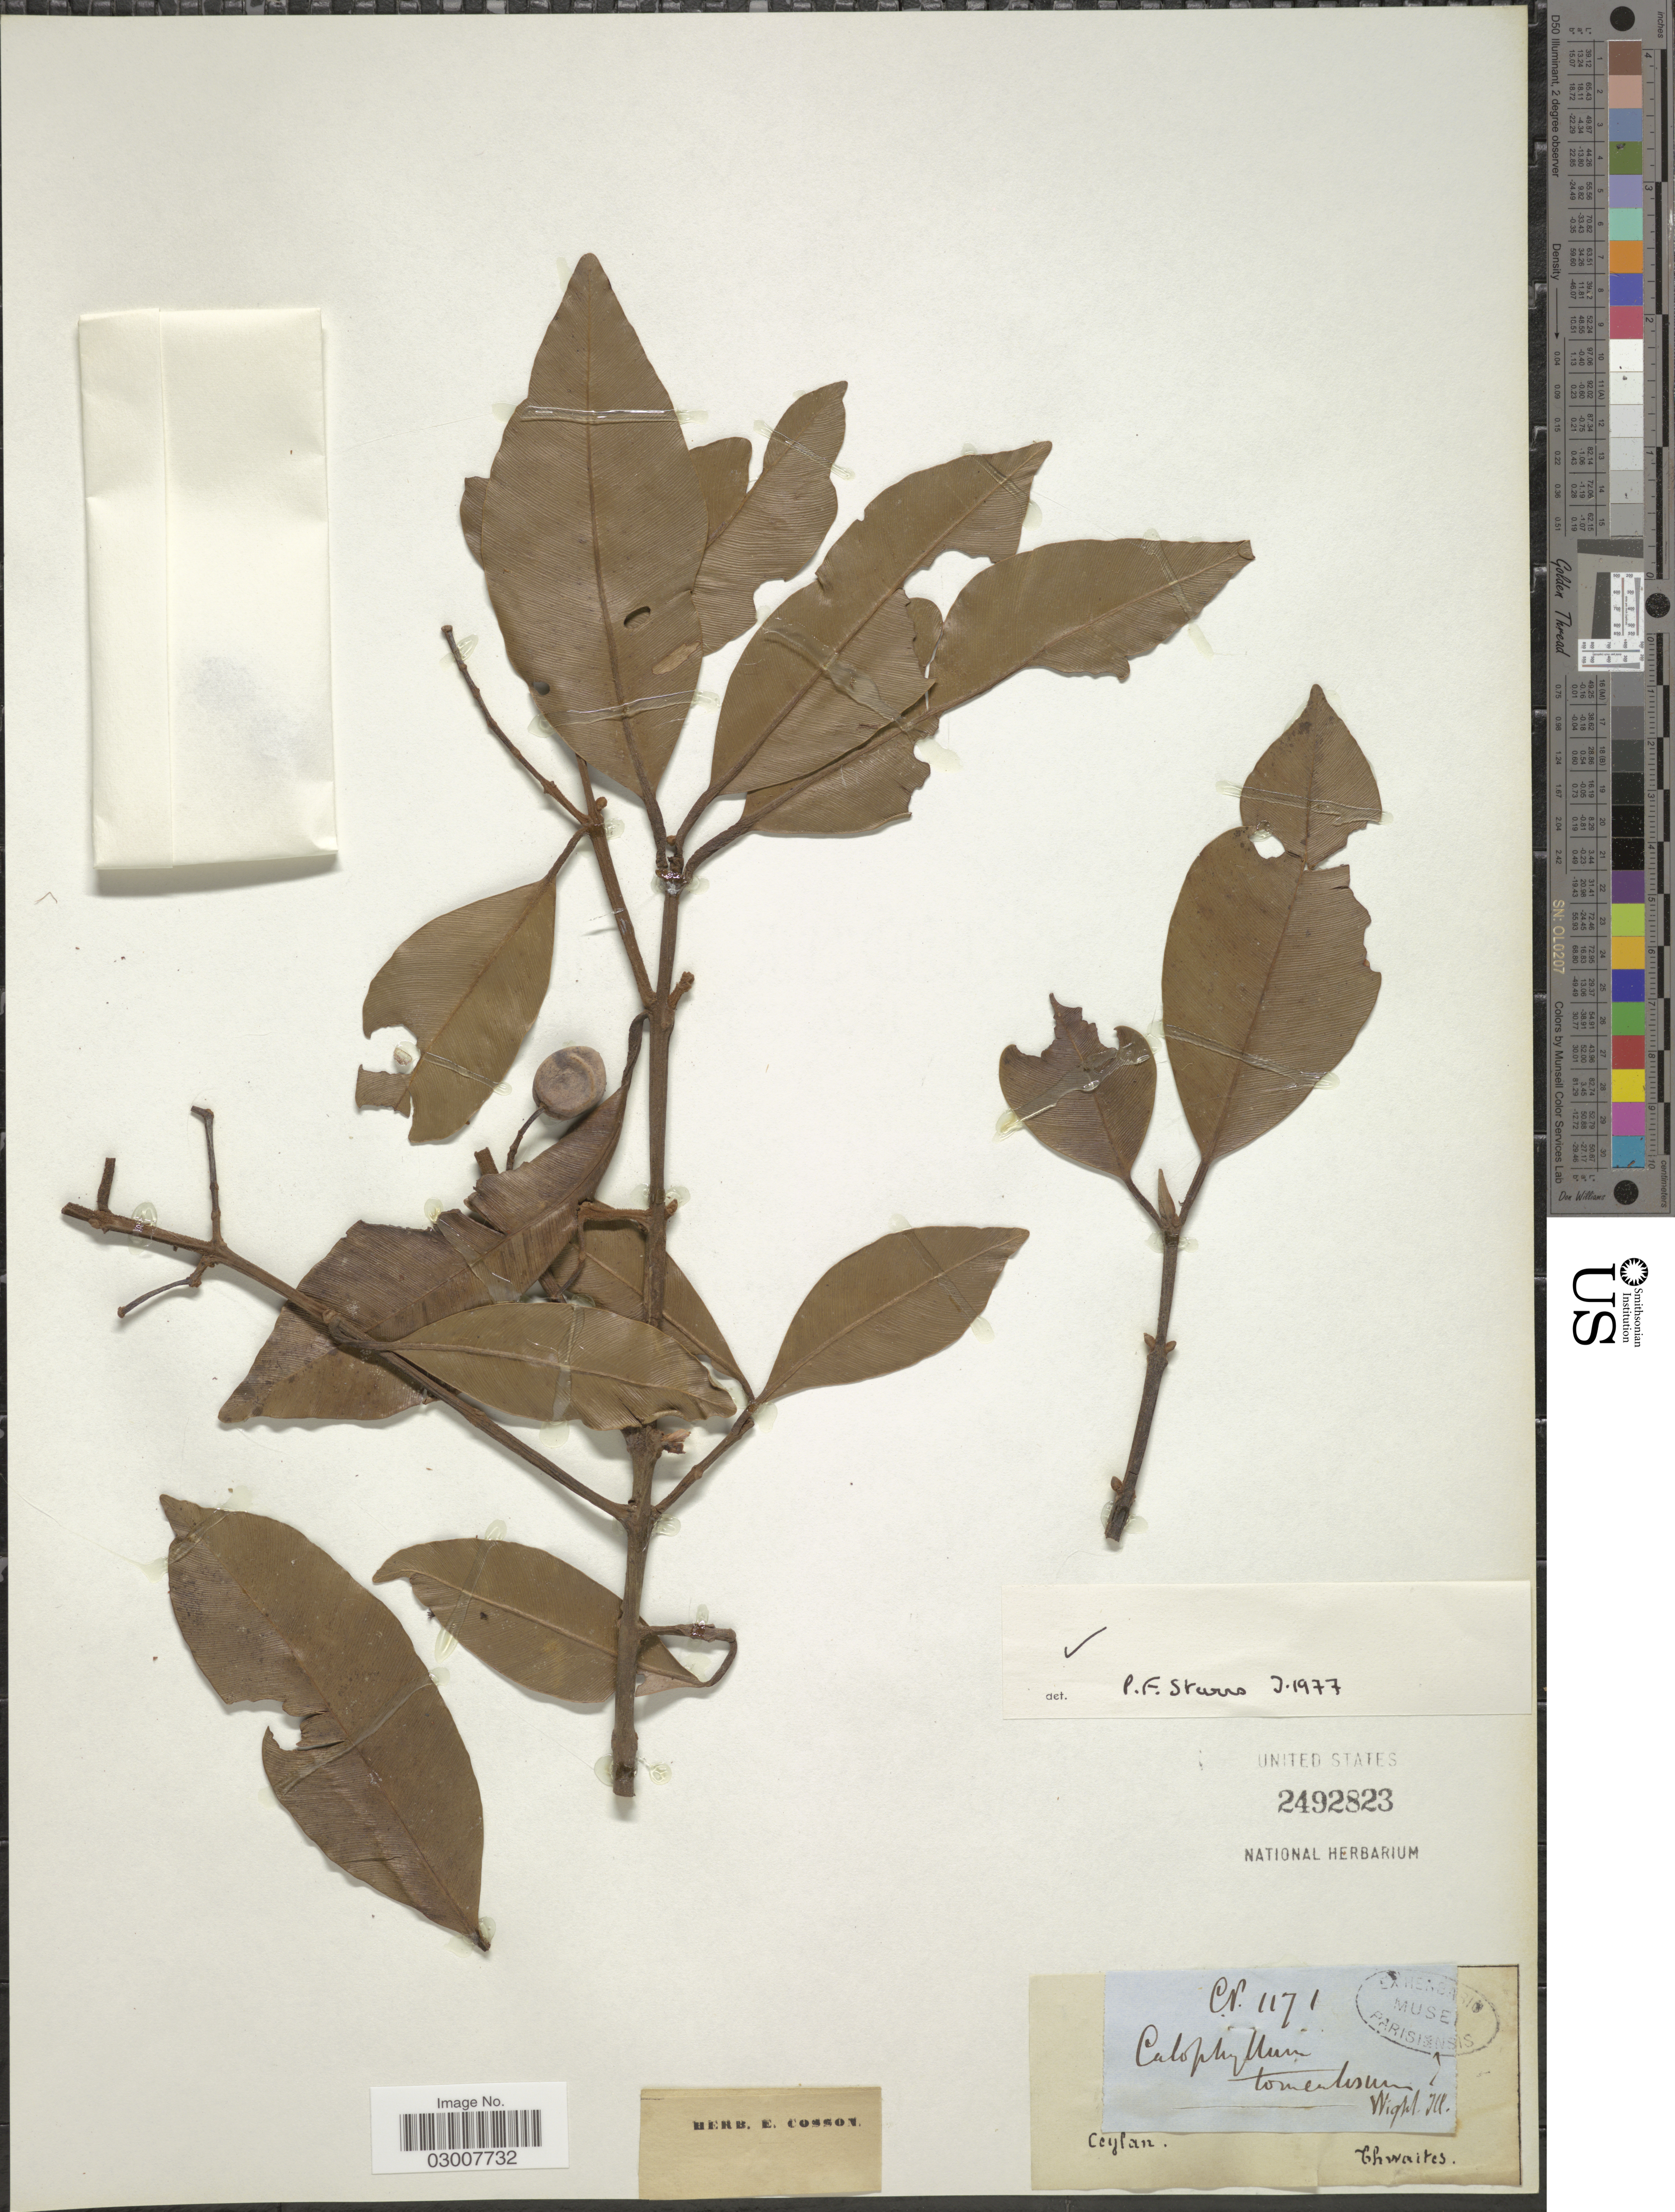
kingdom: Plantae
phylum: Tracheophyta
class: Magnoliopsida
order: Malpighiales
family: Calophyllaceae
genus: Calophyllum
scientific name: Calophyllum tomentosum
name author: Wight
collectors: Thwaites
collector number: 1171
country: Sri Lanka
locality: Ceylon.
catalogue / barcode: US 2492823